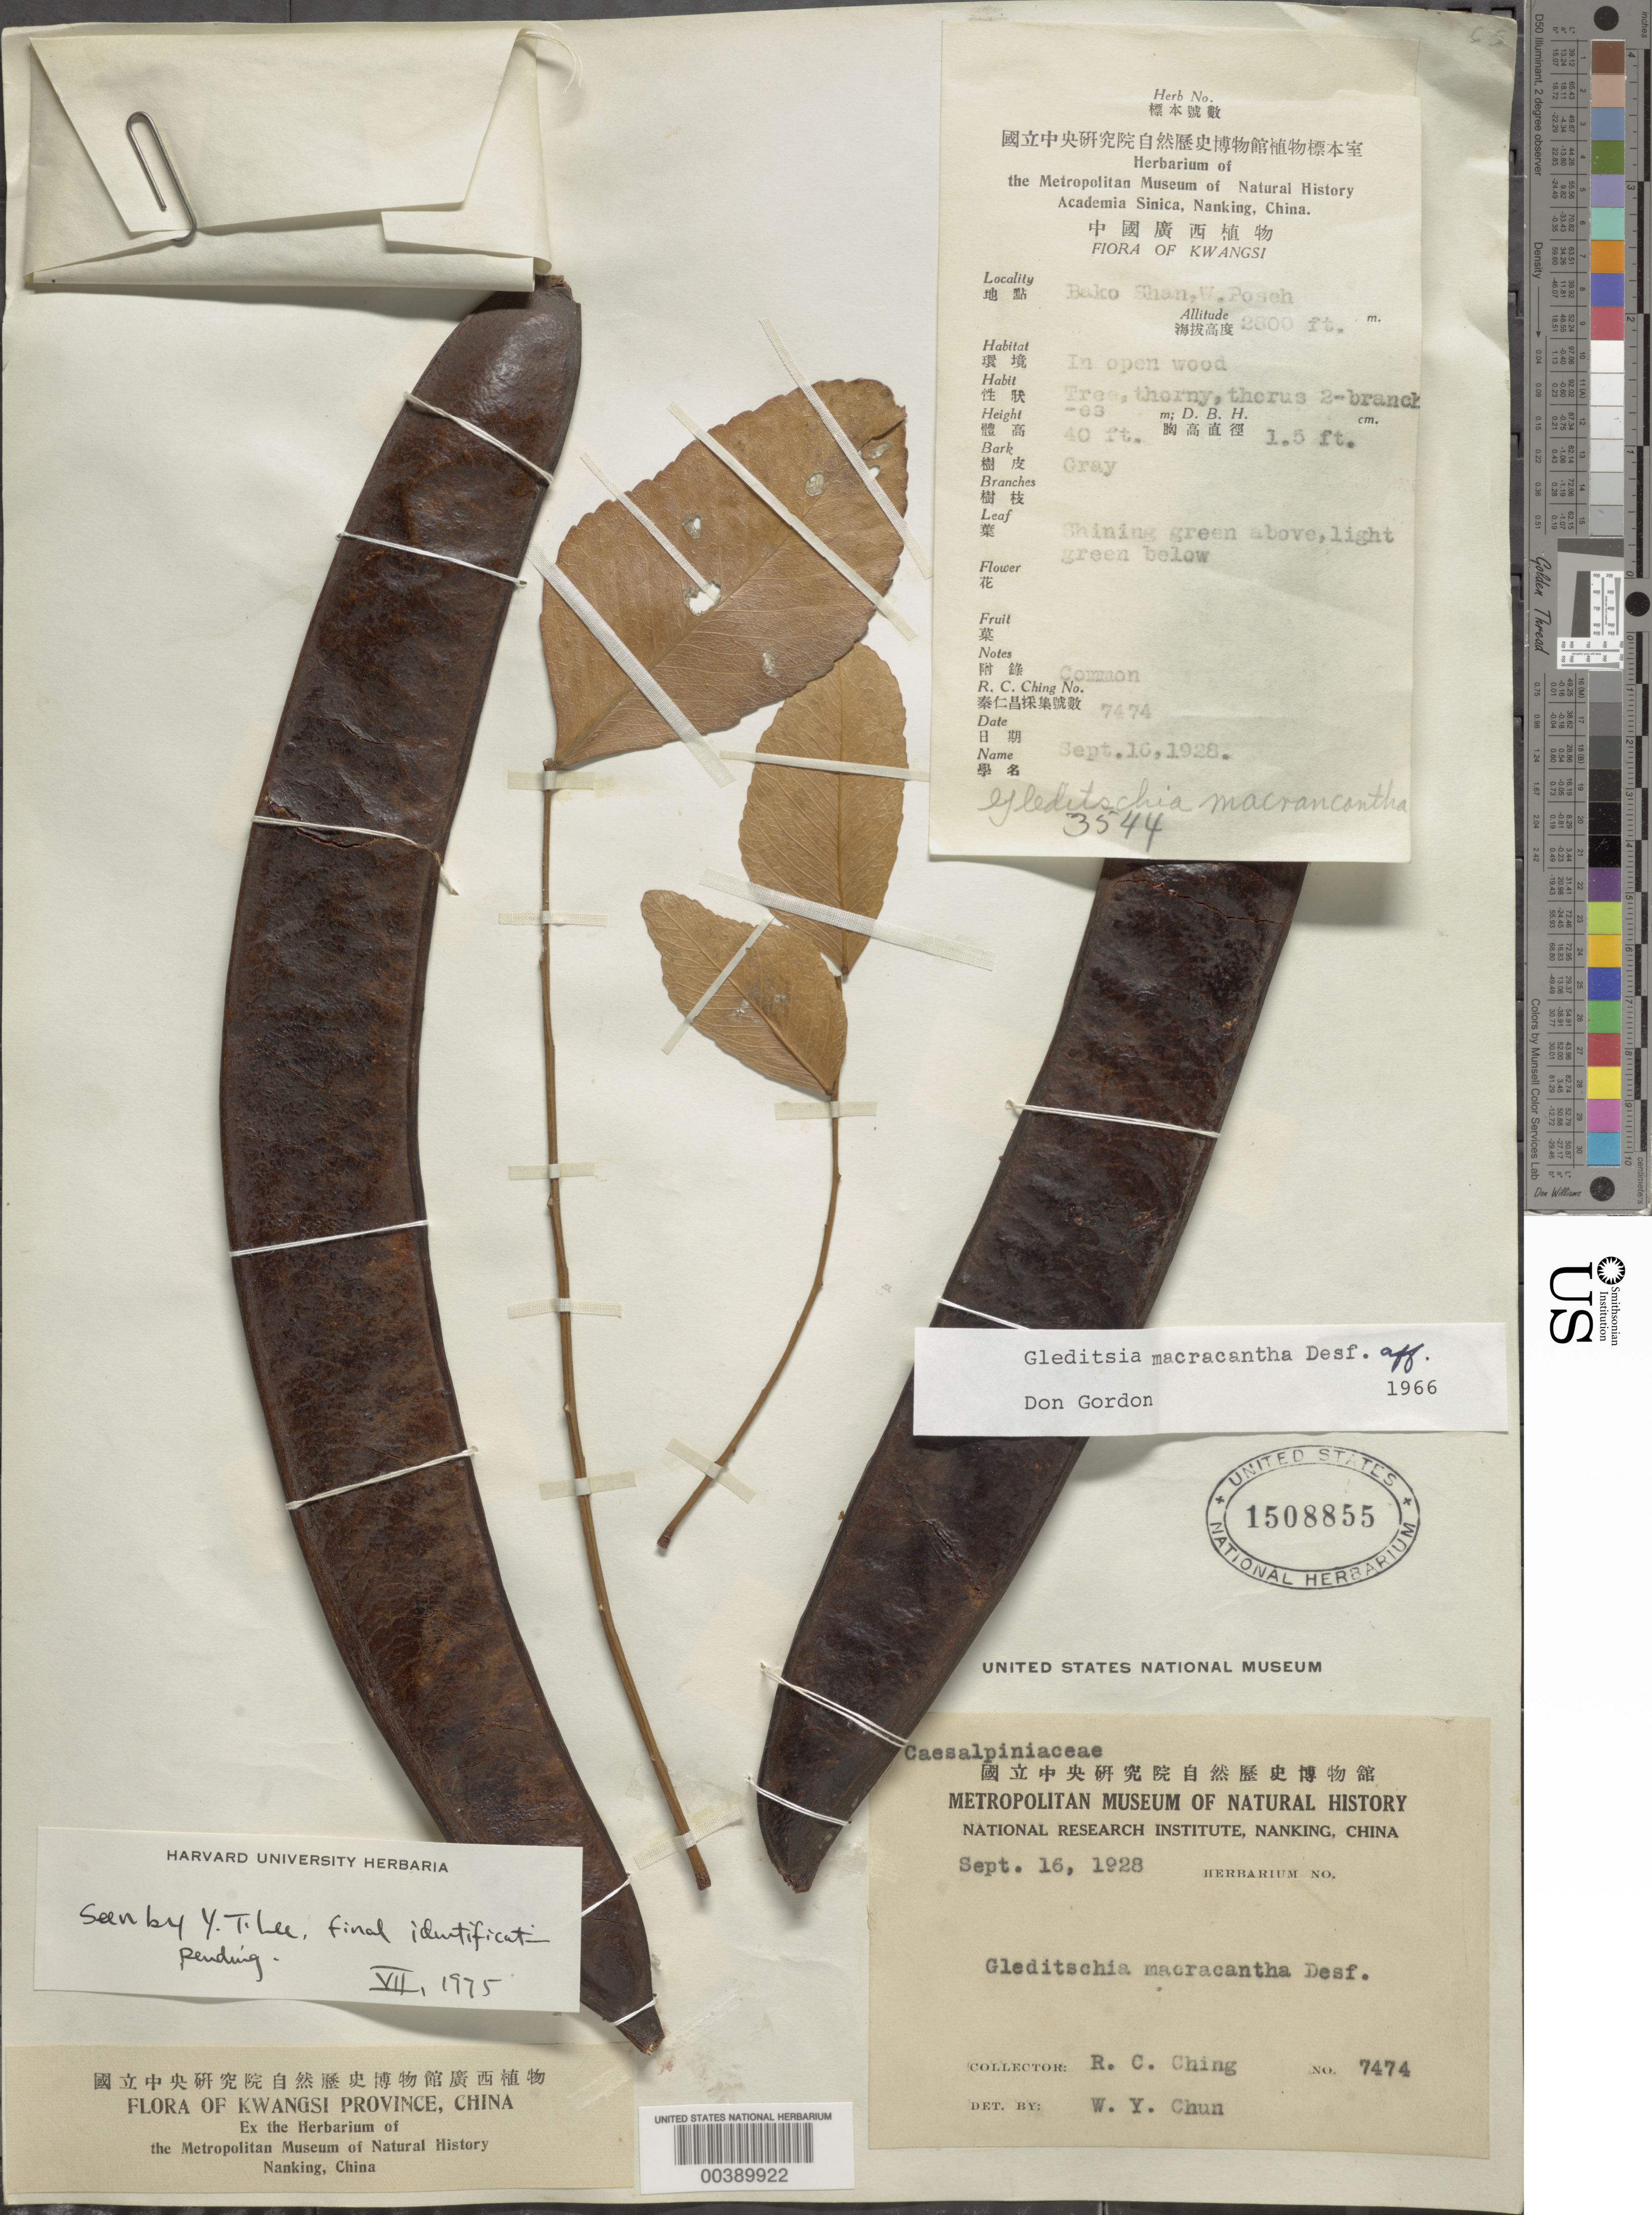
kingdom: Plantae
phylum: Tracheophyta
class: Magnoliopsida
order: Fabales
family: Fabaceae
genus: Gleditsia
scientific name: Gleditsia sp.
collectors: R. C. Ching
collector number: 7474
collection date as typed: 16 Sep 1928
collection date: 1928-09-16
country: China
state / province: Guangxi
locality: Bako Shan, W. Poseh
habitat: In open wood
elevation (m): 853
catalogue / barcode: US 1508855